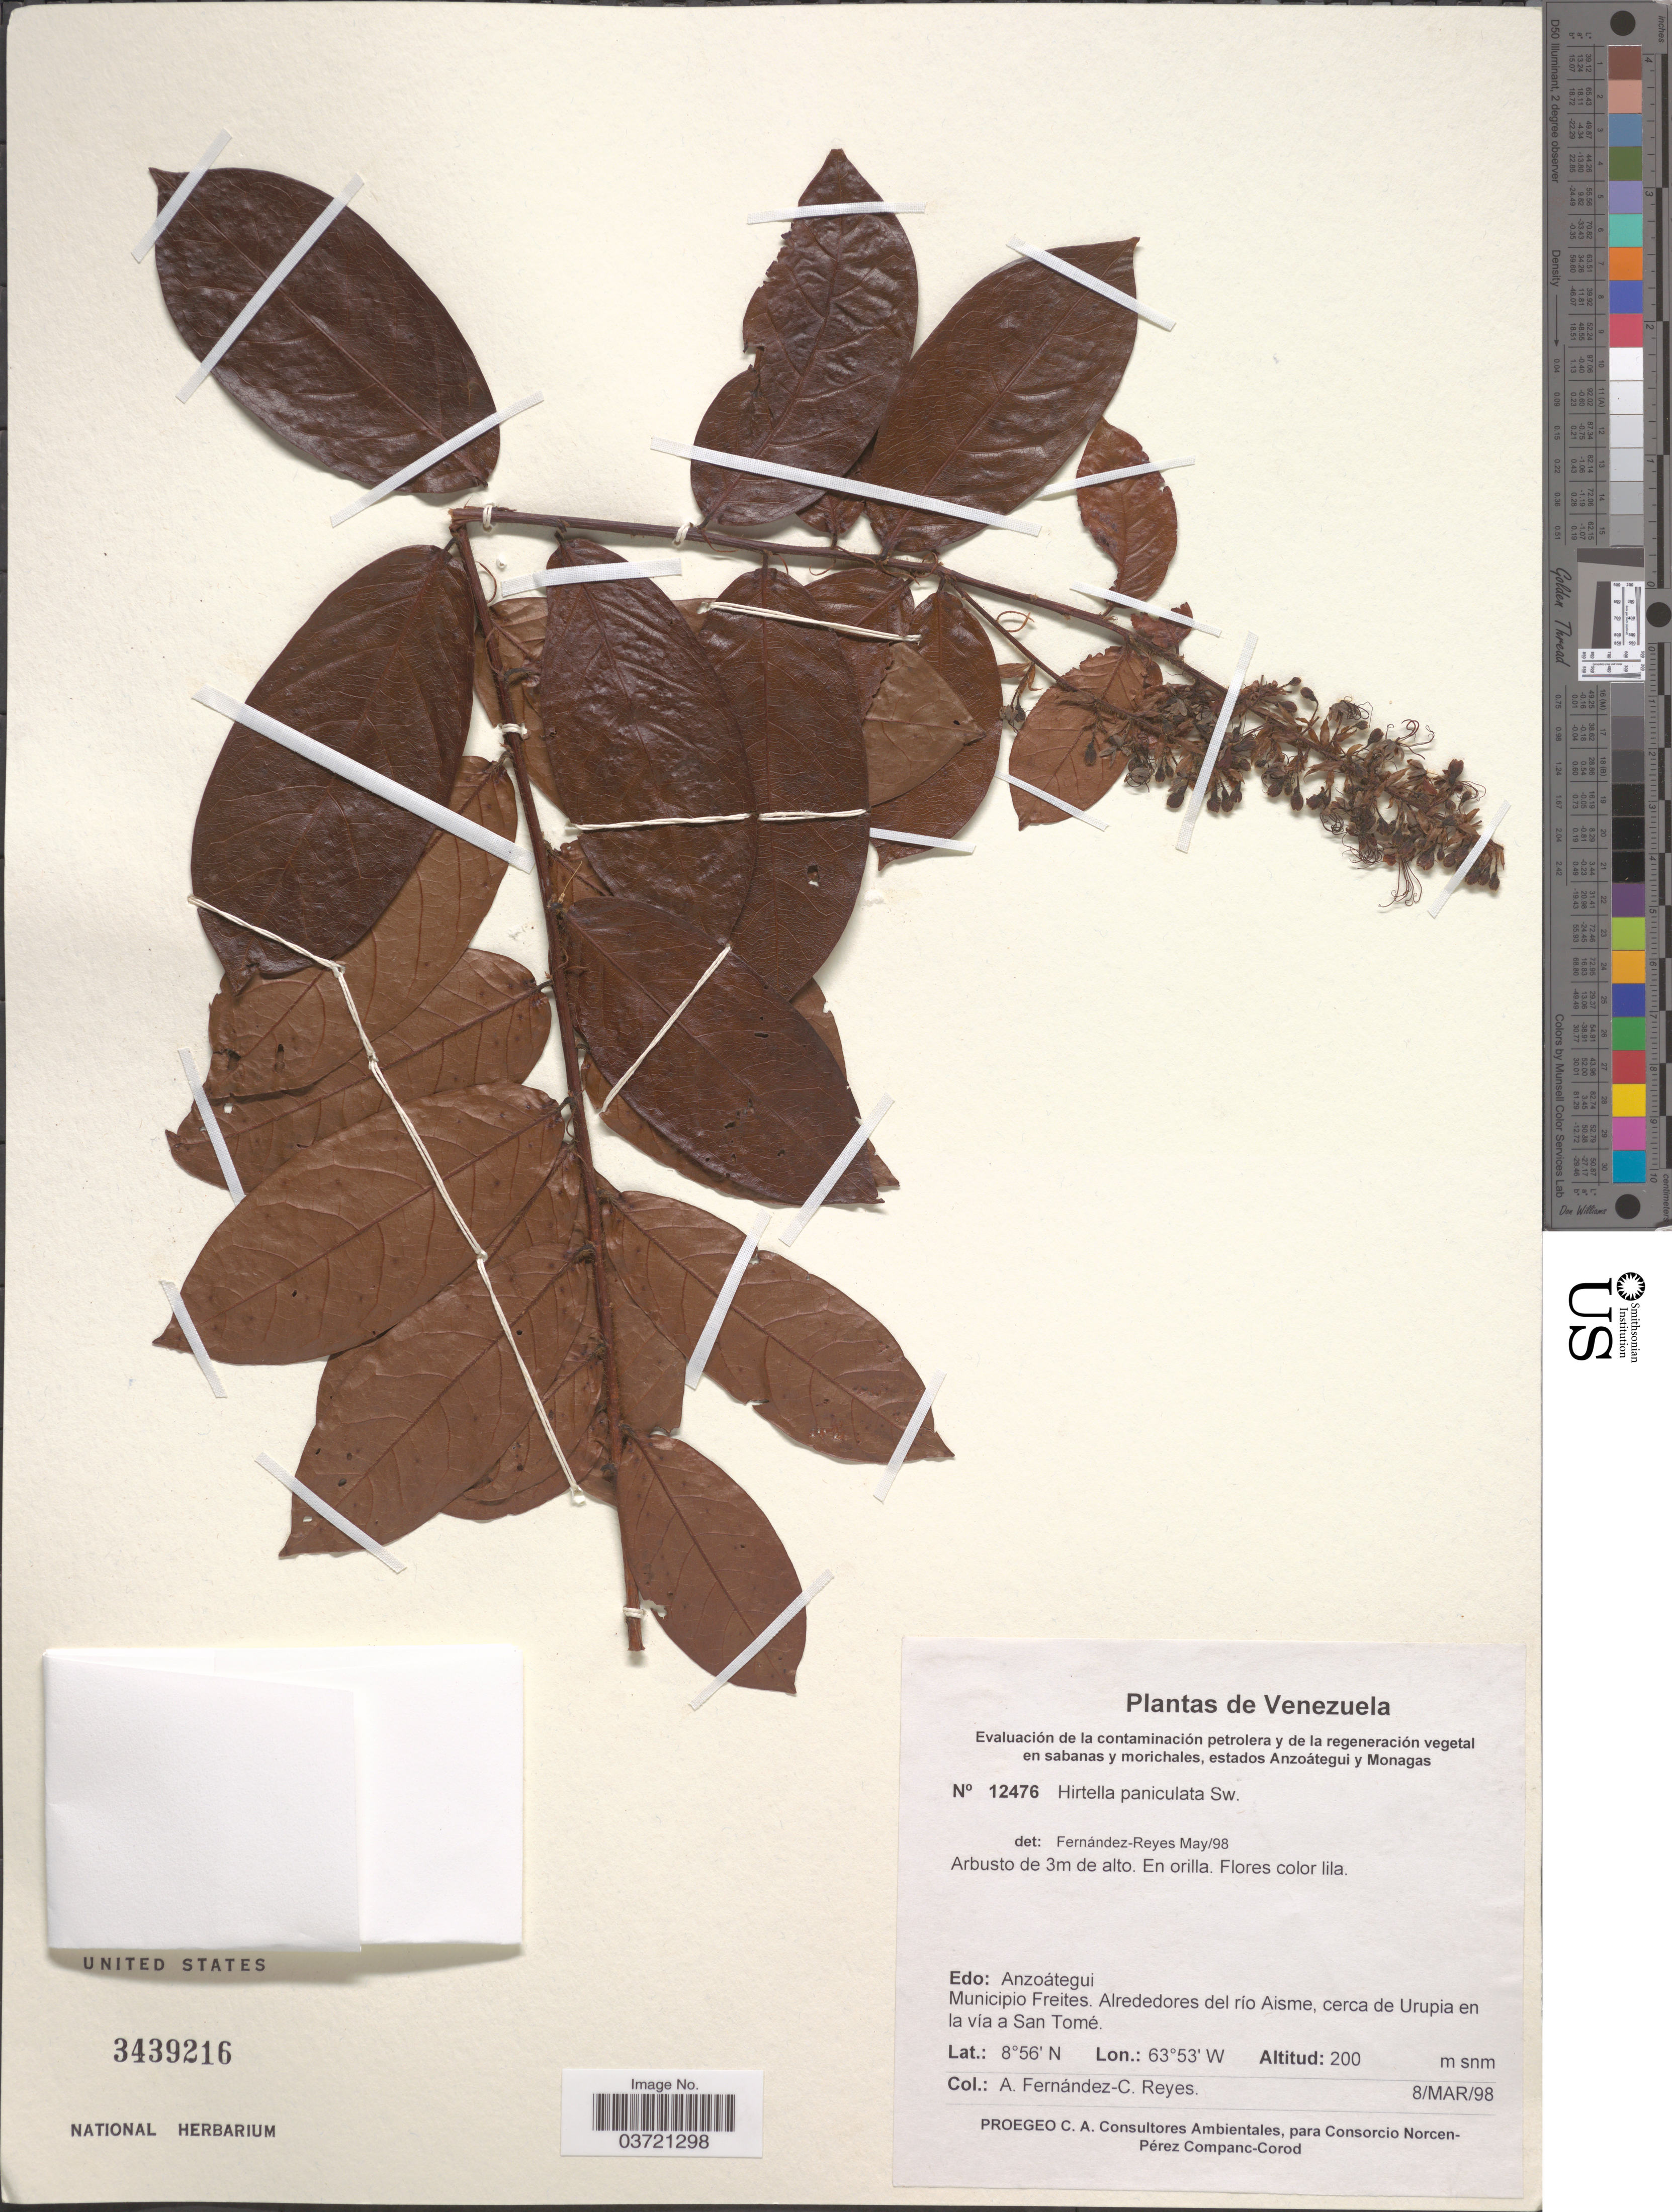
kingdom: Plantae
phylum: Tracheophyta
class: Magnoliopsida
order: Malpighiales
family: Chrysobalanaceae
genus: Hirtella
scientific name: Hirtella paniculata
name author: Sw.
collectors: A. Fernandez & C. Reyes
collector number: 12476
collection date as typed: Transcribed d/m/y: 8/3/98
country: Venezuela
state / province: Anzoategui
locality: Edo: Anzoátegui. Municipio Freites. Alrededores del río Aisme, cerca de Urupia en la vía a San Tomé.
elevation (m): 200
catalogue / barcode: US 3439216